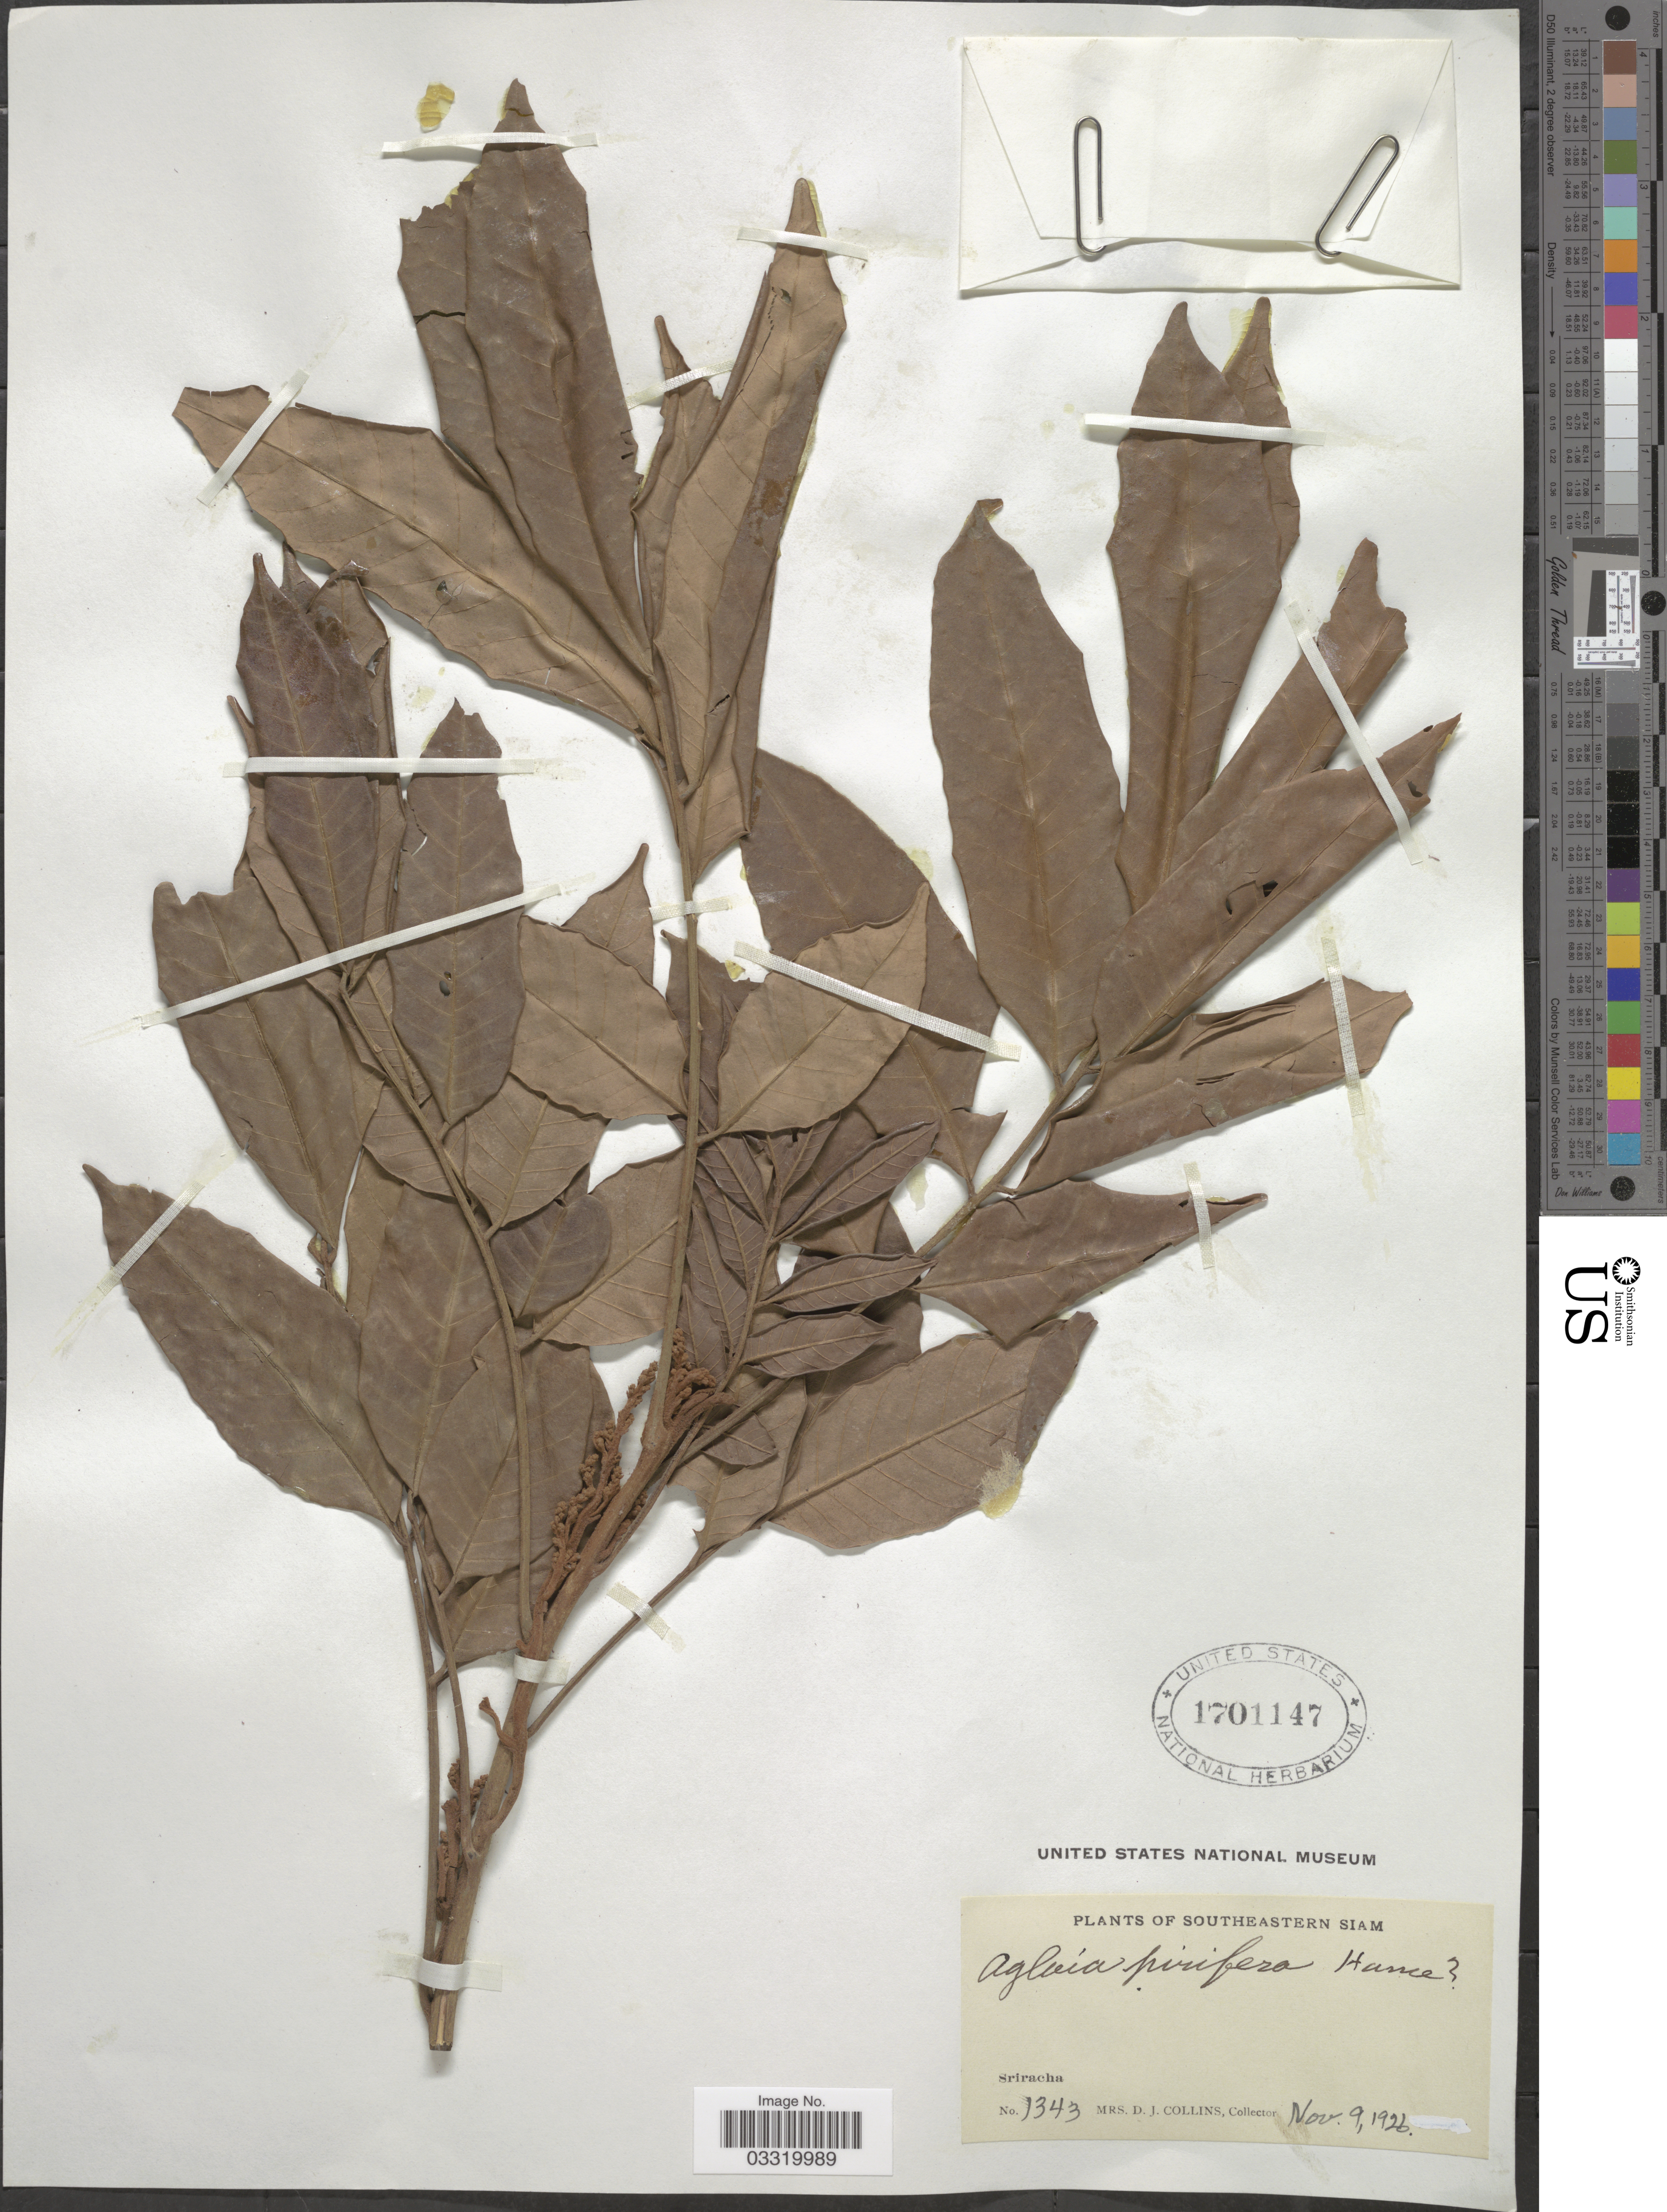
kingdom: Plantae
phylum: Tracheophyta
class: Magnoliopsida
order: Sapindales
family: Meliaceae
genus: Aglaia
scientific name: Aglaia edulis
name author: (Roxb.) Wall.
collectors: Mrs. D. J. Collins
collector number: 1343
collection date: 1926-11-09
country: Thailand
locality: Southeastern Siam. Sriracha.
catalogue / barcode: US 1701147